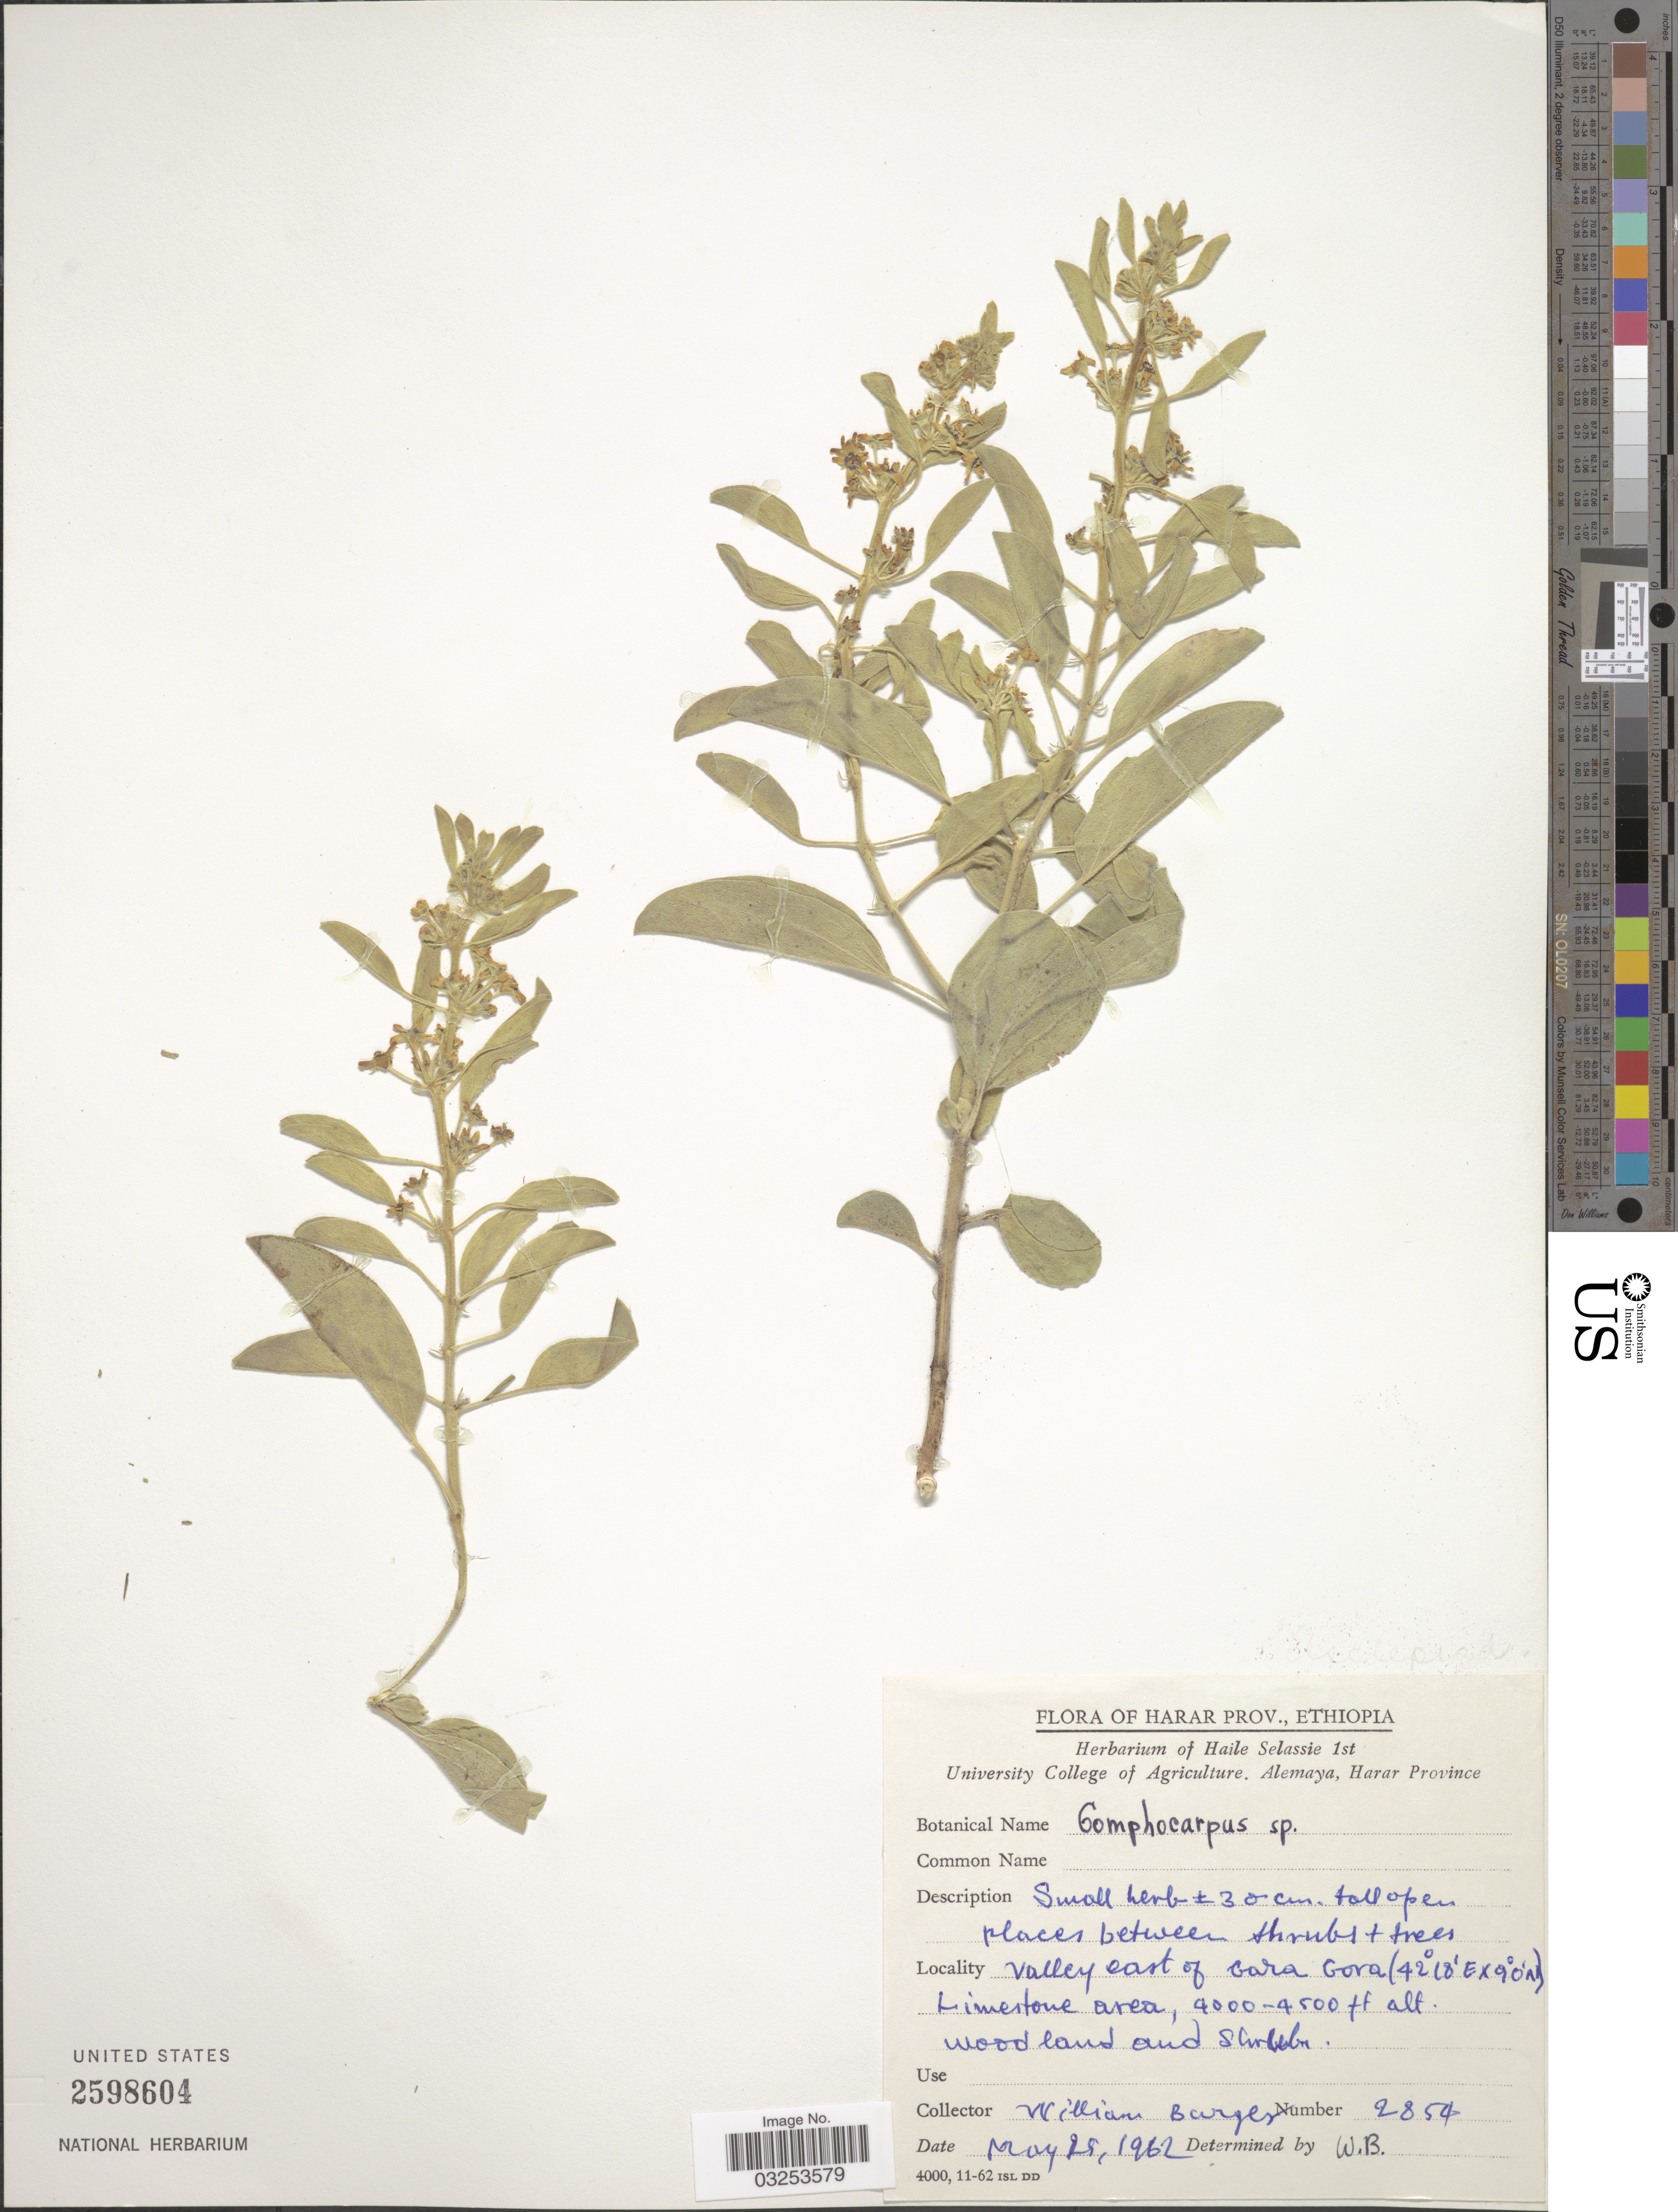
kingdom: Plantae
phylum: Tracheophyta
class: Magnoliopsida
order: Gentianales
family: Apocynaceae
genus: Gomphocarpus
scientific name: Gomphocarpus sp.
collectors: W. Burger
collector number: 2854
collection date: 1962-05-25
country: Ethiopia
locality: Harar Prov. Valley east of Gara Gora. Limestone area.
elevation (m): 1219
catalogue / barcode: US 2598604